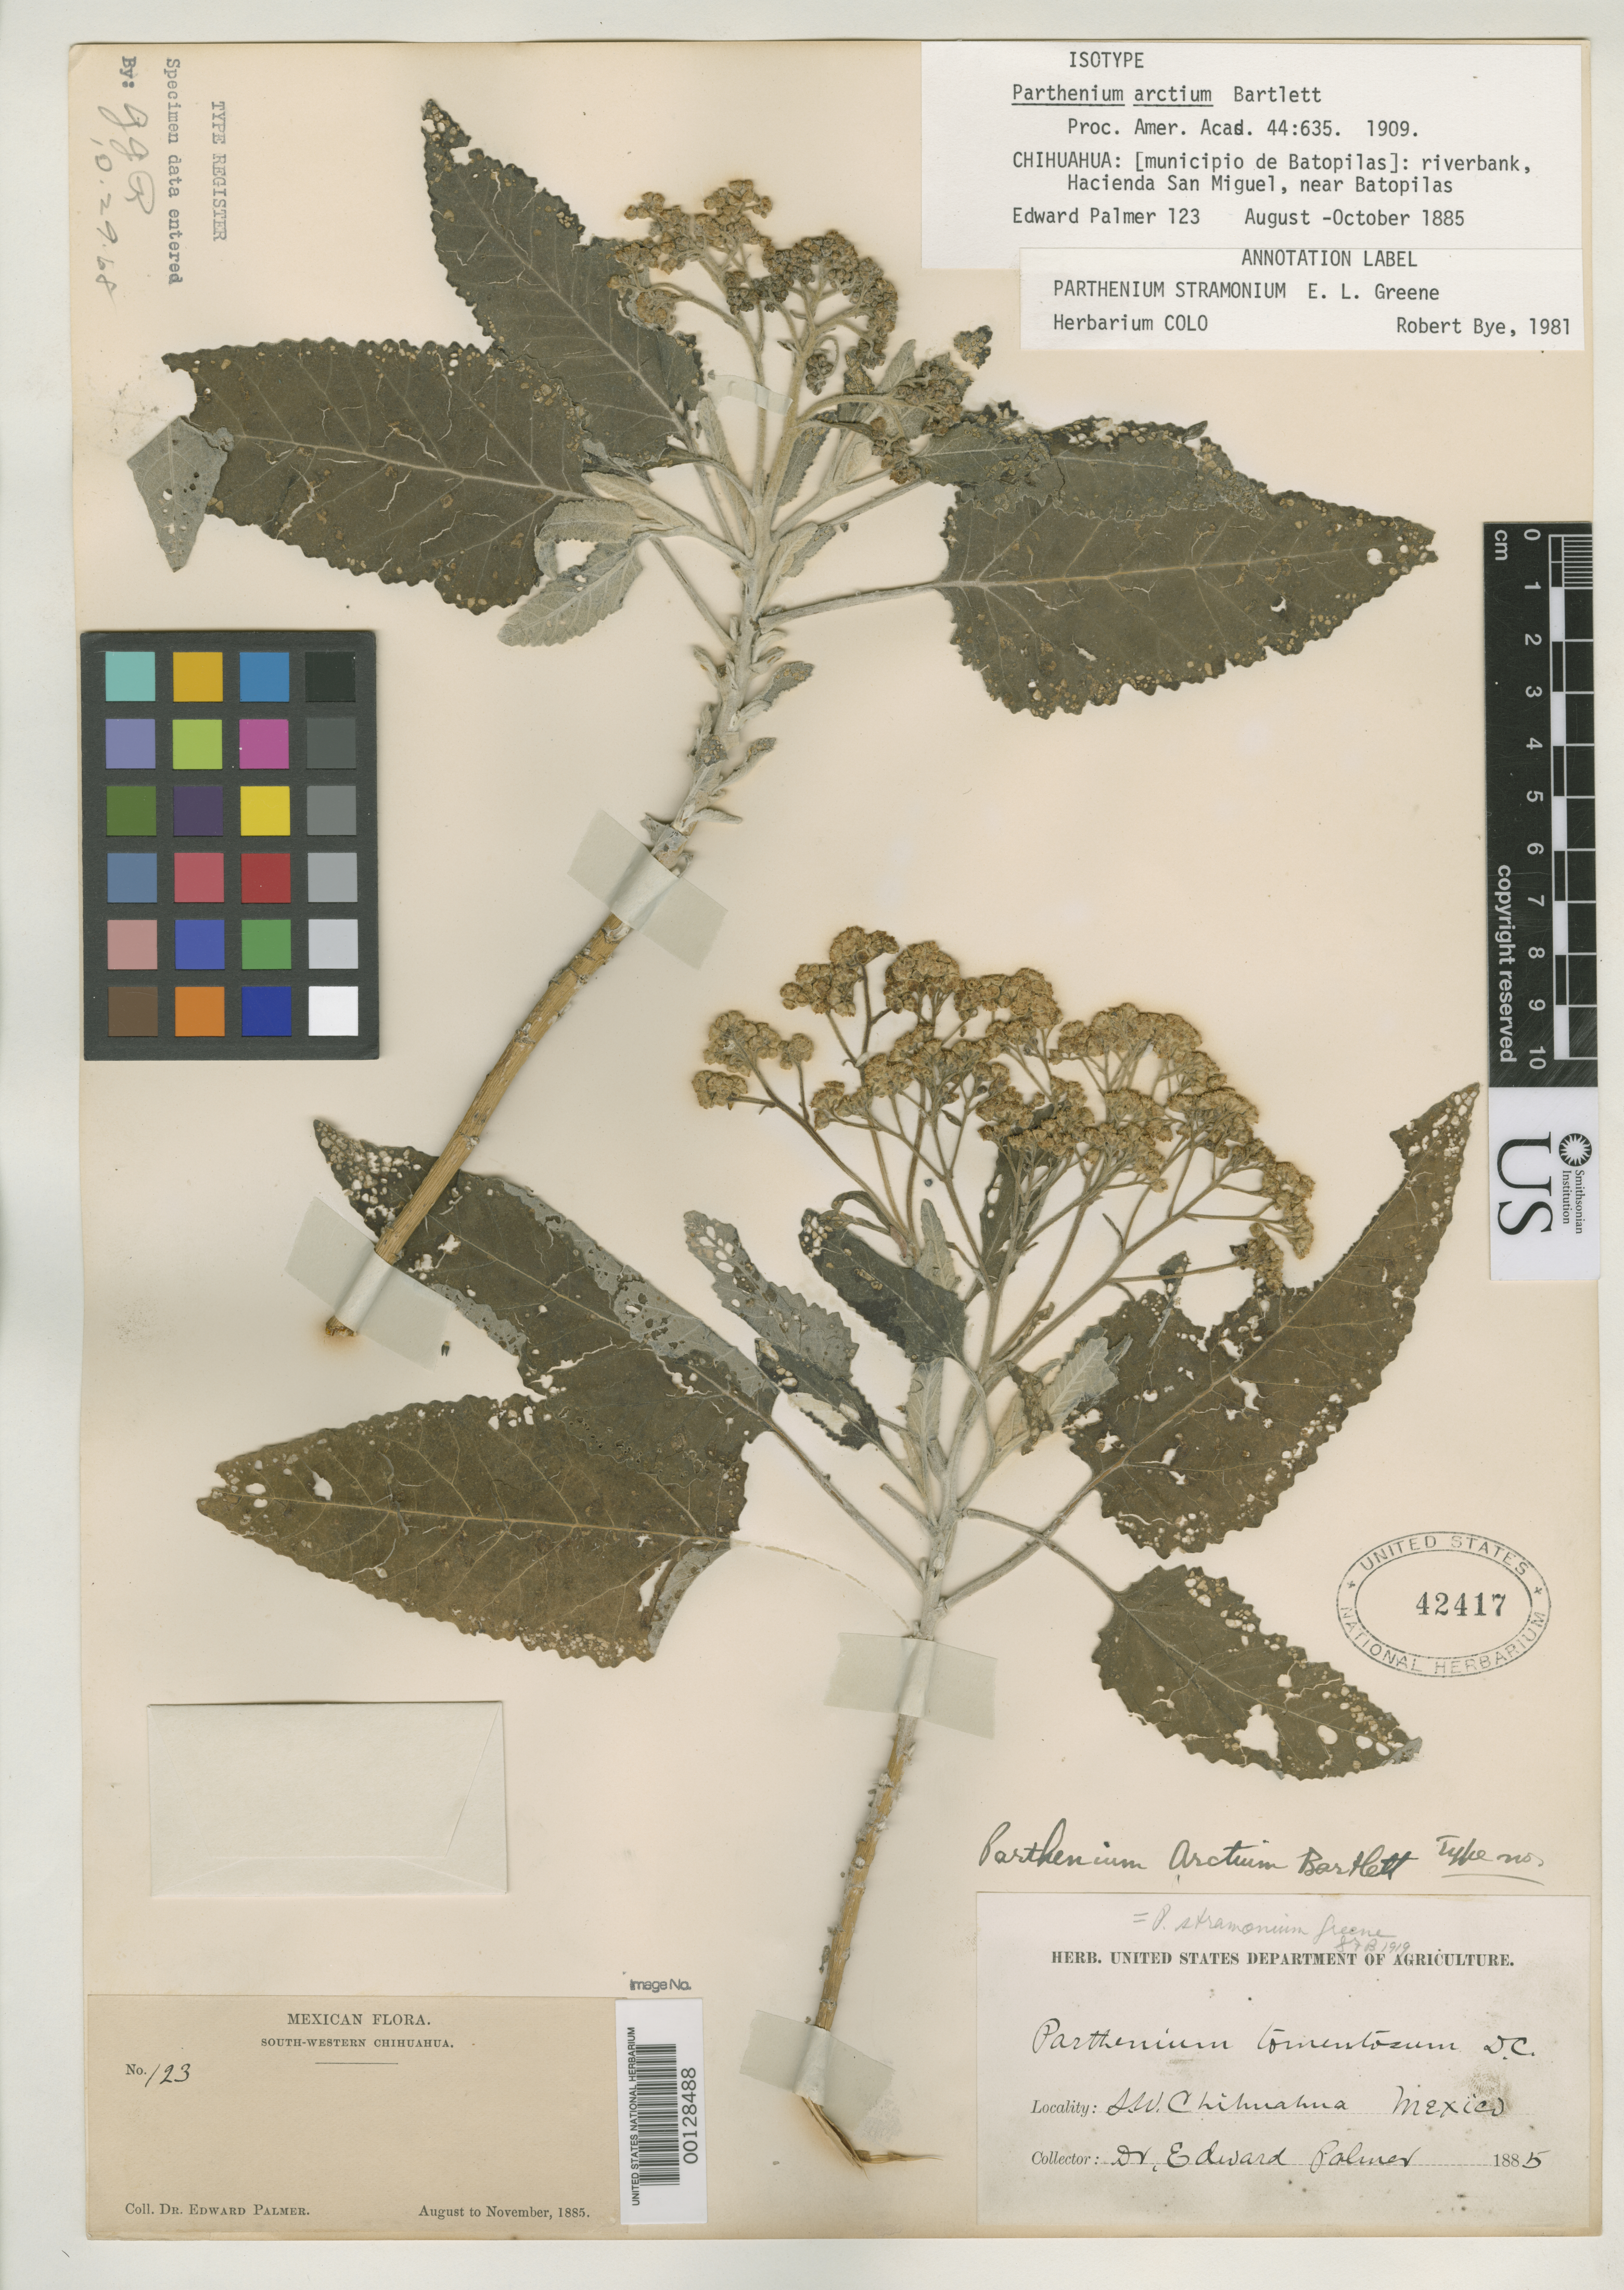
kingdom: Plantae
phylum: Tracheophyta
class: Magnoliopsida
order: Asterales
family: Asteraceae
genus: Parthenium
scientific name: Parthenium arctium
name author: Bartlett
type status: Isotype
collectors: E. Palmer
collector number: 123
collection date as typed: Aug 1885 to -- Nov 1885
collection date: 1885-08/1885-11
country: Mexico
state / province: Chihuahua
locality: South-western Chihuahua.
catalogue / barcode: US 42417